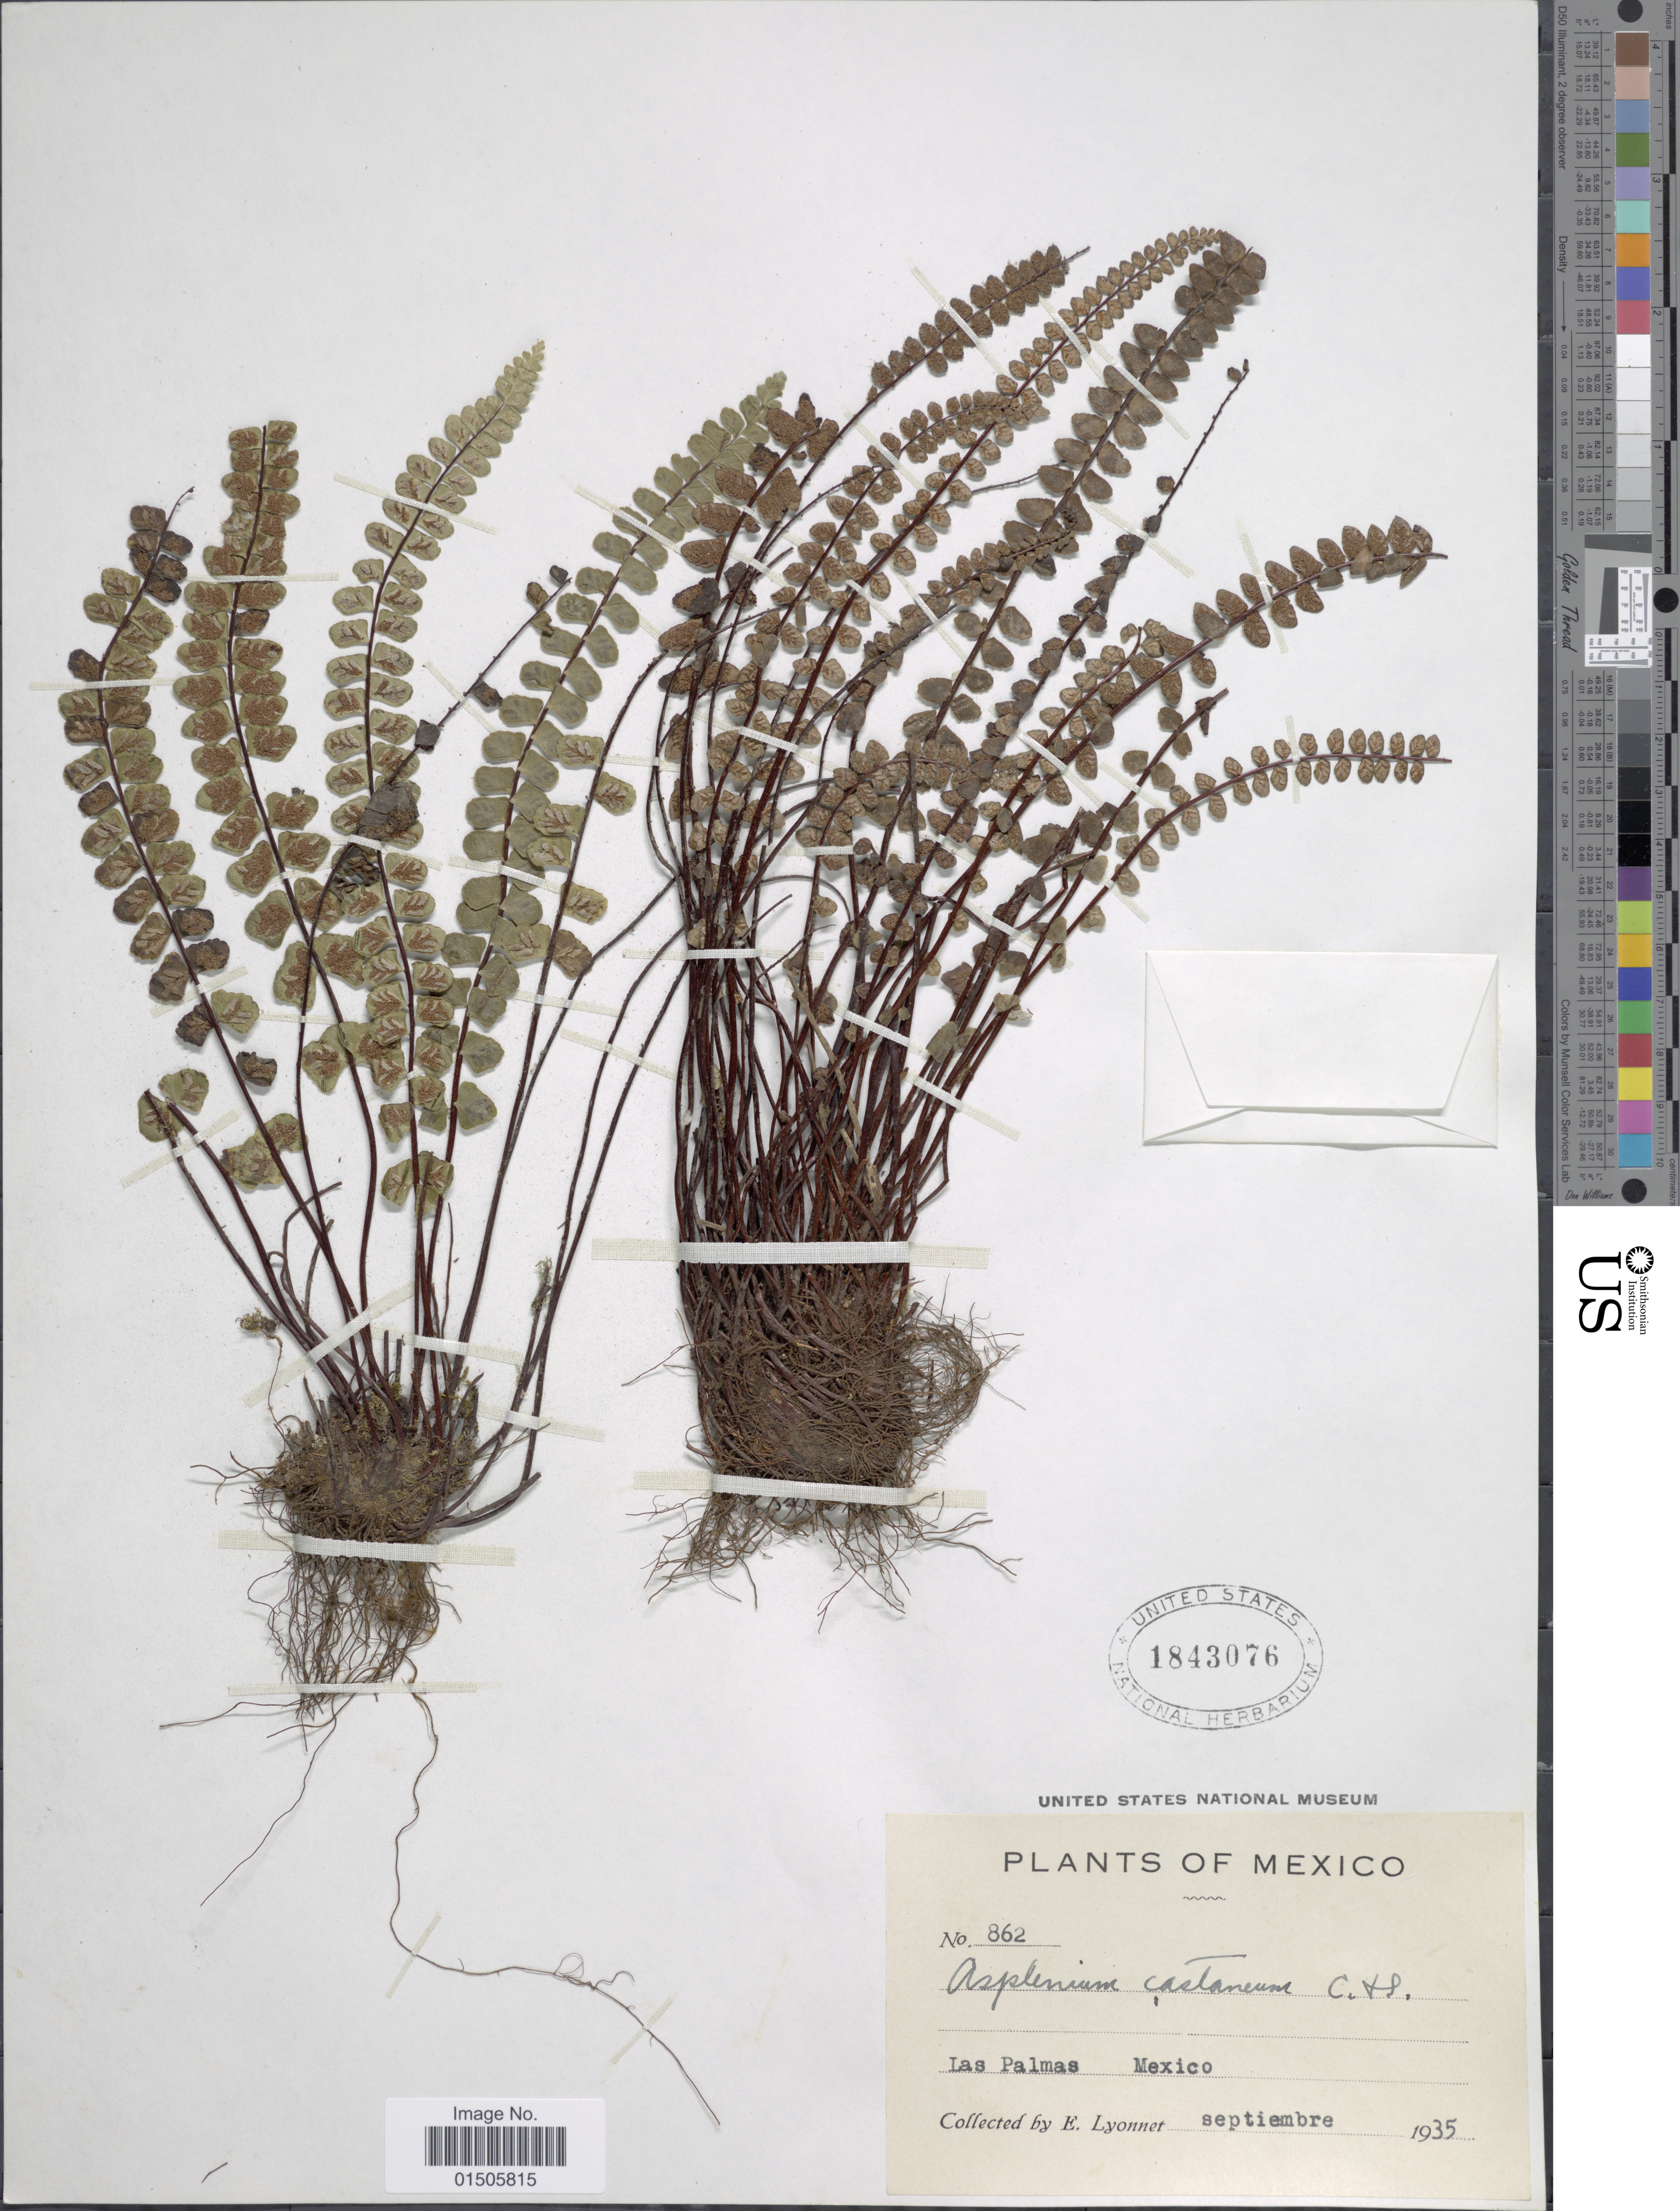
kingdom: Plantae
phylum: Tracheophyta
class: Polypodiopsida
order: Polypodiales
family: Aspleniaceae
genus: Asplenium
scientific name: Asplenium castaneum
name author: Schltdl. & Cham.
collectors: E. Lyonnet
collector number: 862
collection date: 1935-09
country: Mexico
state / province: México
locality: Las Palmas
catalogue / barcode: US 1843076